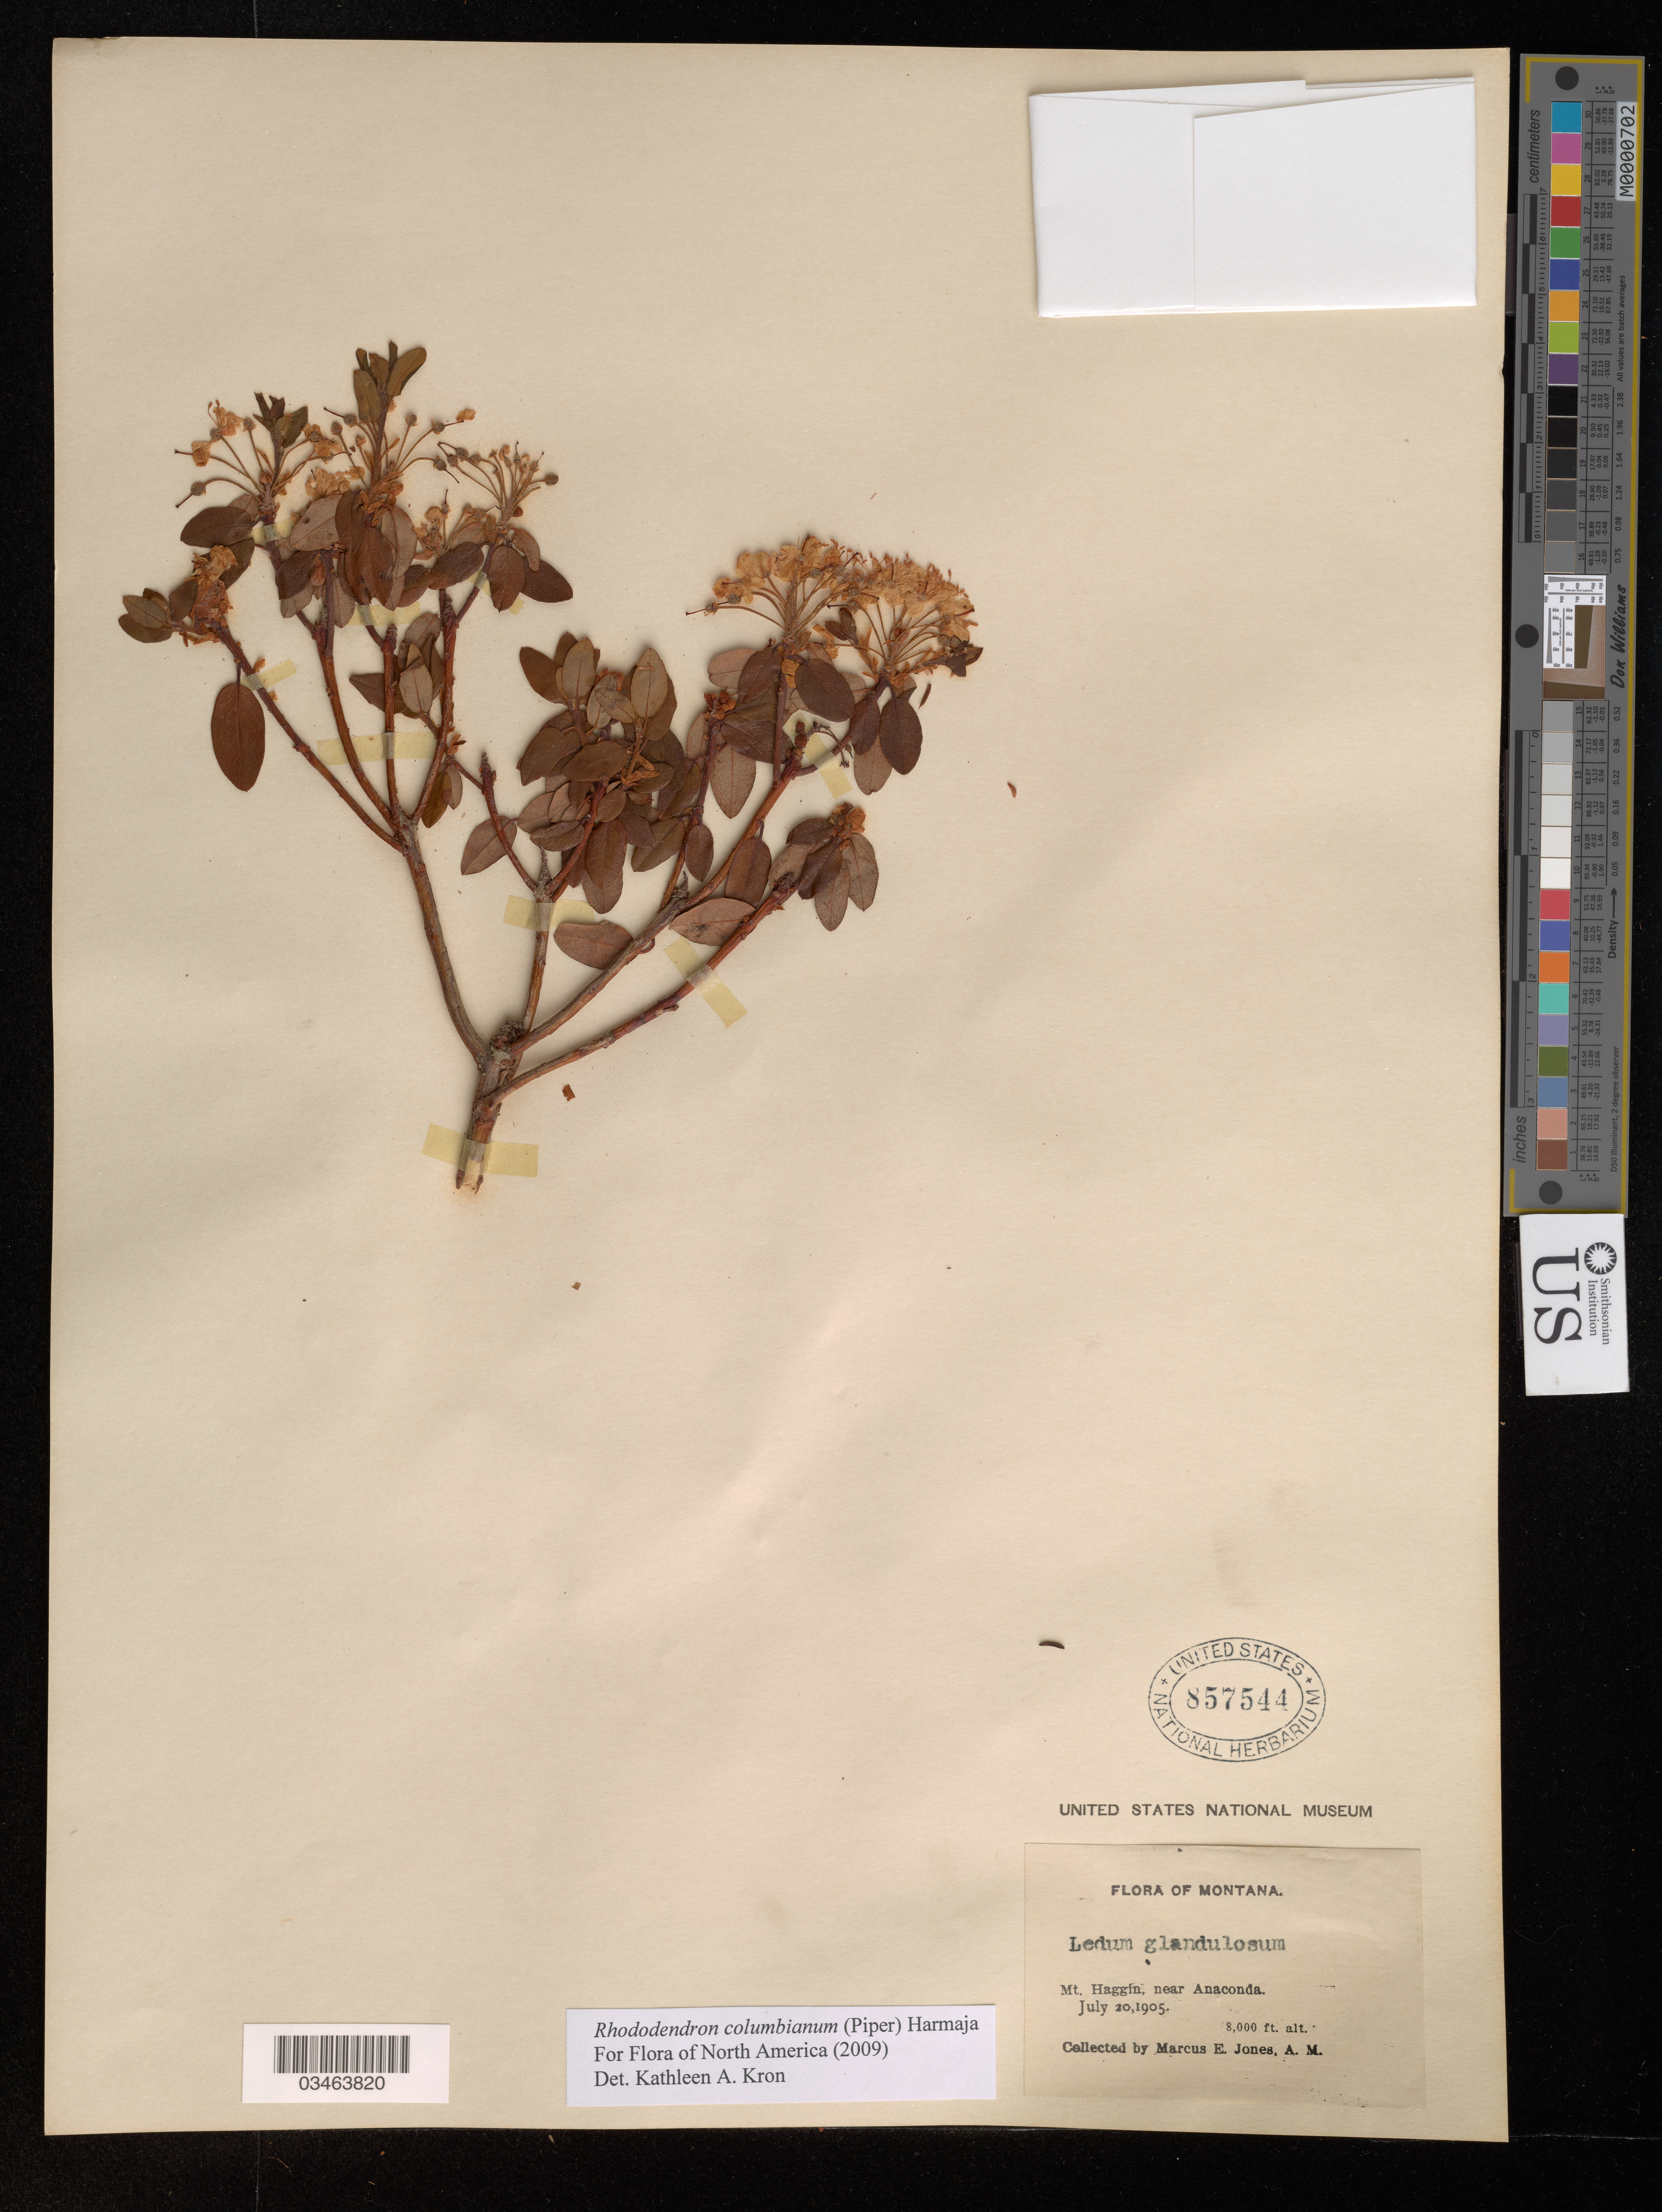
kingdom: Plantae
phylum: Tracheophyta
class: Magnoliopsida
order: Ericales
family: Ericaceae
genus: Rhododendron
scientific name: Rhododendron columbianum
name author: (Piper) Harmaja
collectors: M. E. Jones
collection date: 1905-07-20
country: United States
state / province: Montana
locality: Mt. Haggin, near Anaconda.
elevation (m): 2438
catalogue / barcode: US 857544